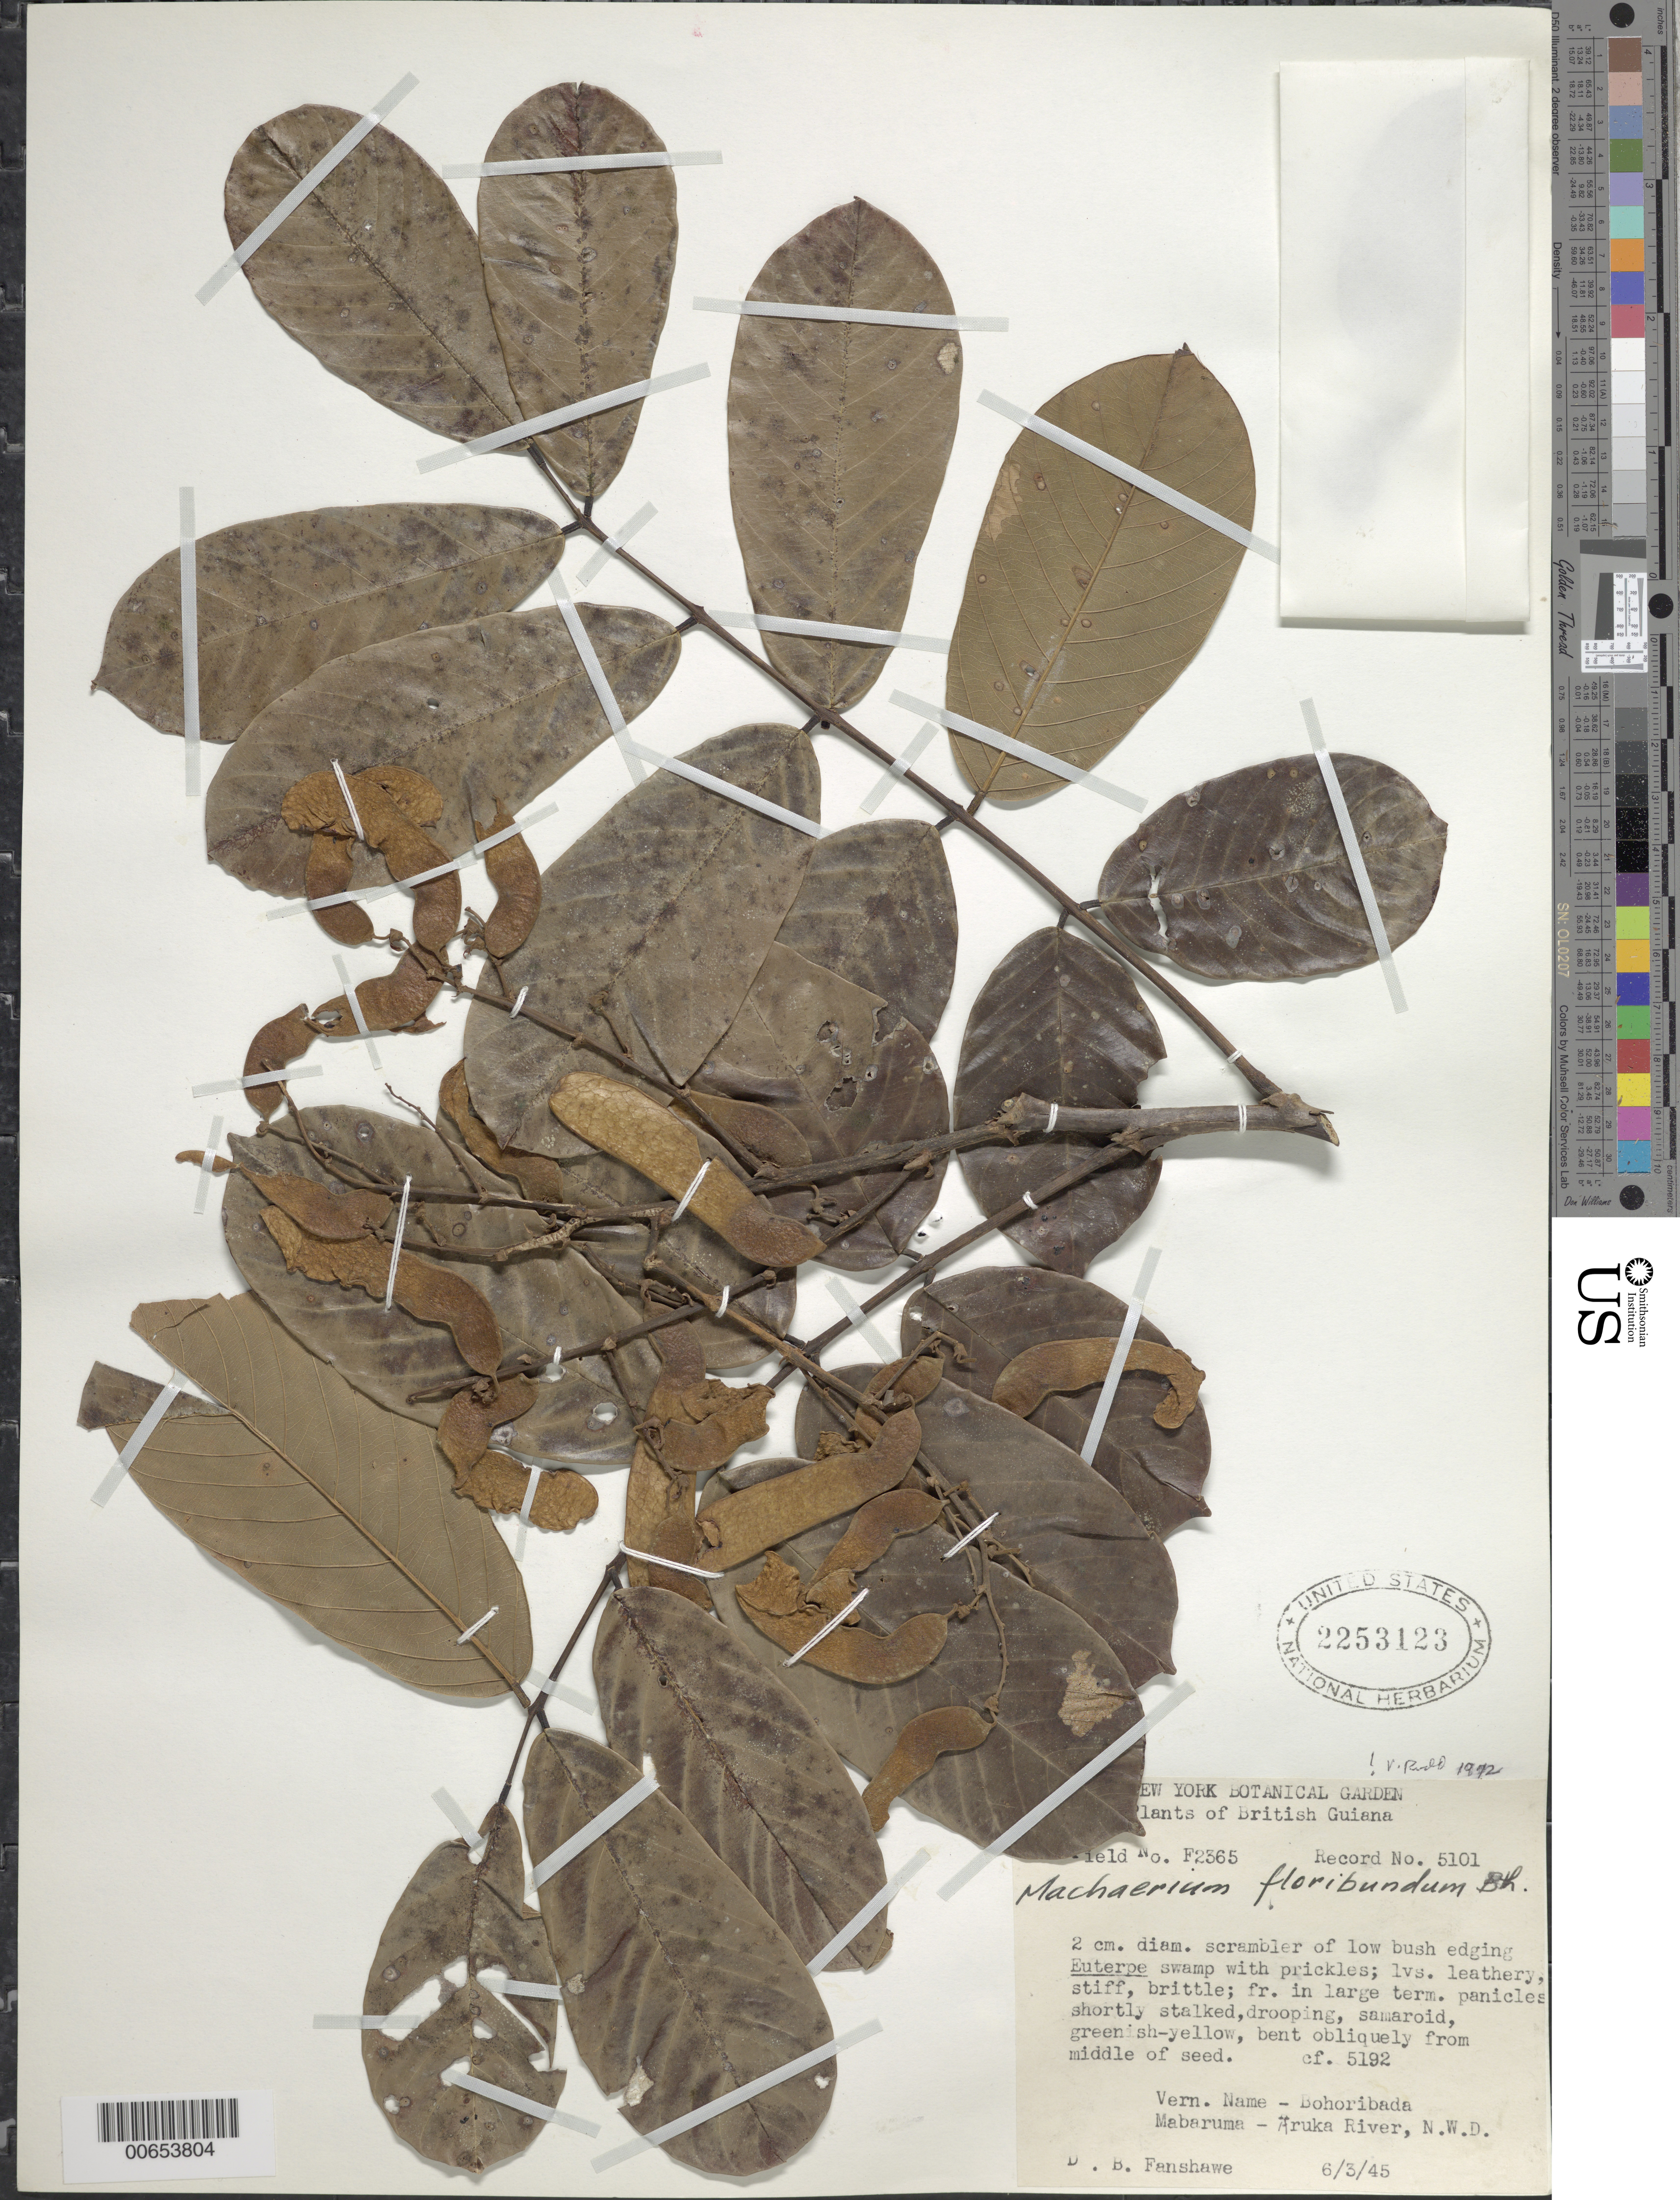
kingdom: Plantae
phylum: Tracheophyta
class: Magnoliopsida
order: Fabales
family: Fabaceae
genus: Machaerium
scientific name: Machaerium floribundum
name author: Benth.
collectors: D. B. Fanshawe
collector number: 5101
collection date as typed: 6-Mar-45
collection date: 1945-03-06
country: Guyana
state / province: Barima-Waini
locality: Mabaruma, Aruka R., NW Dist.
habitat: low bush edging Euterpe swamp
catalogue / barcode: US 2253123